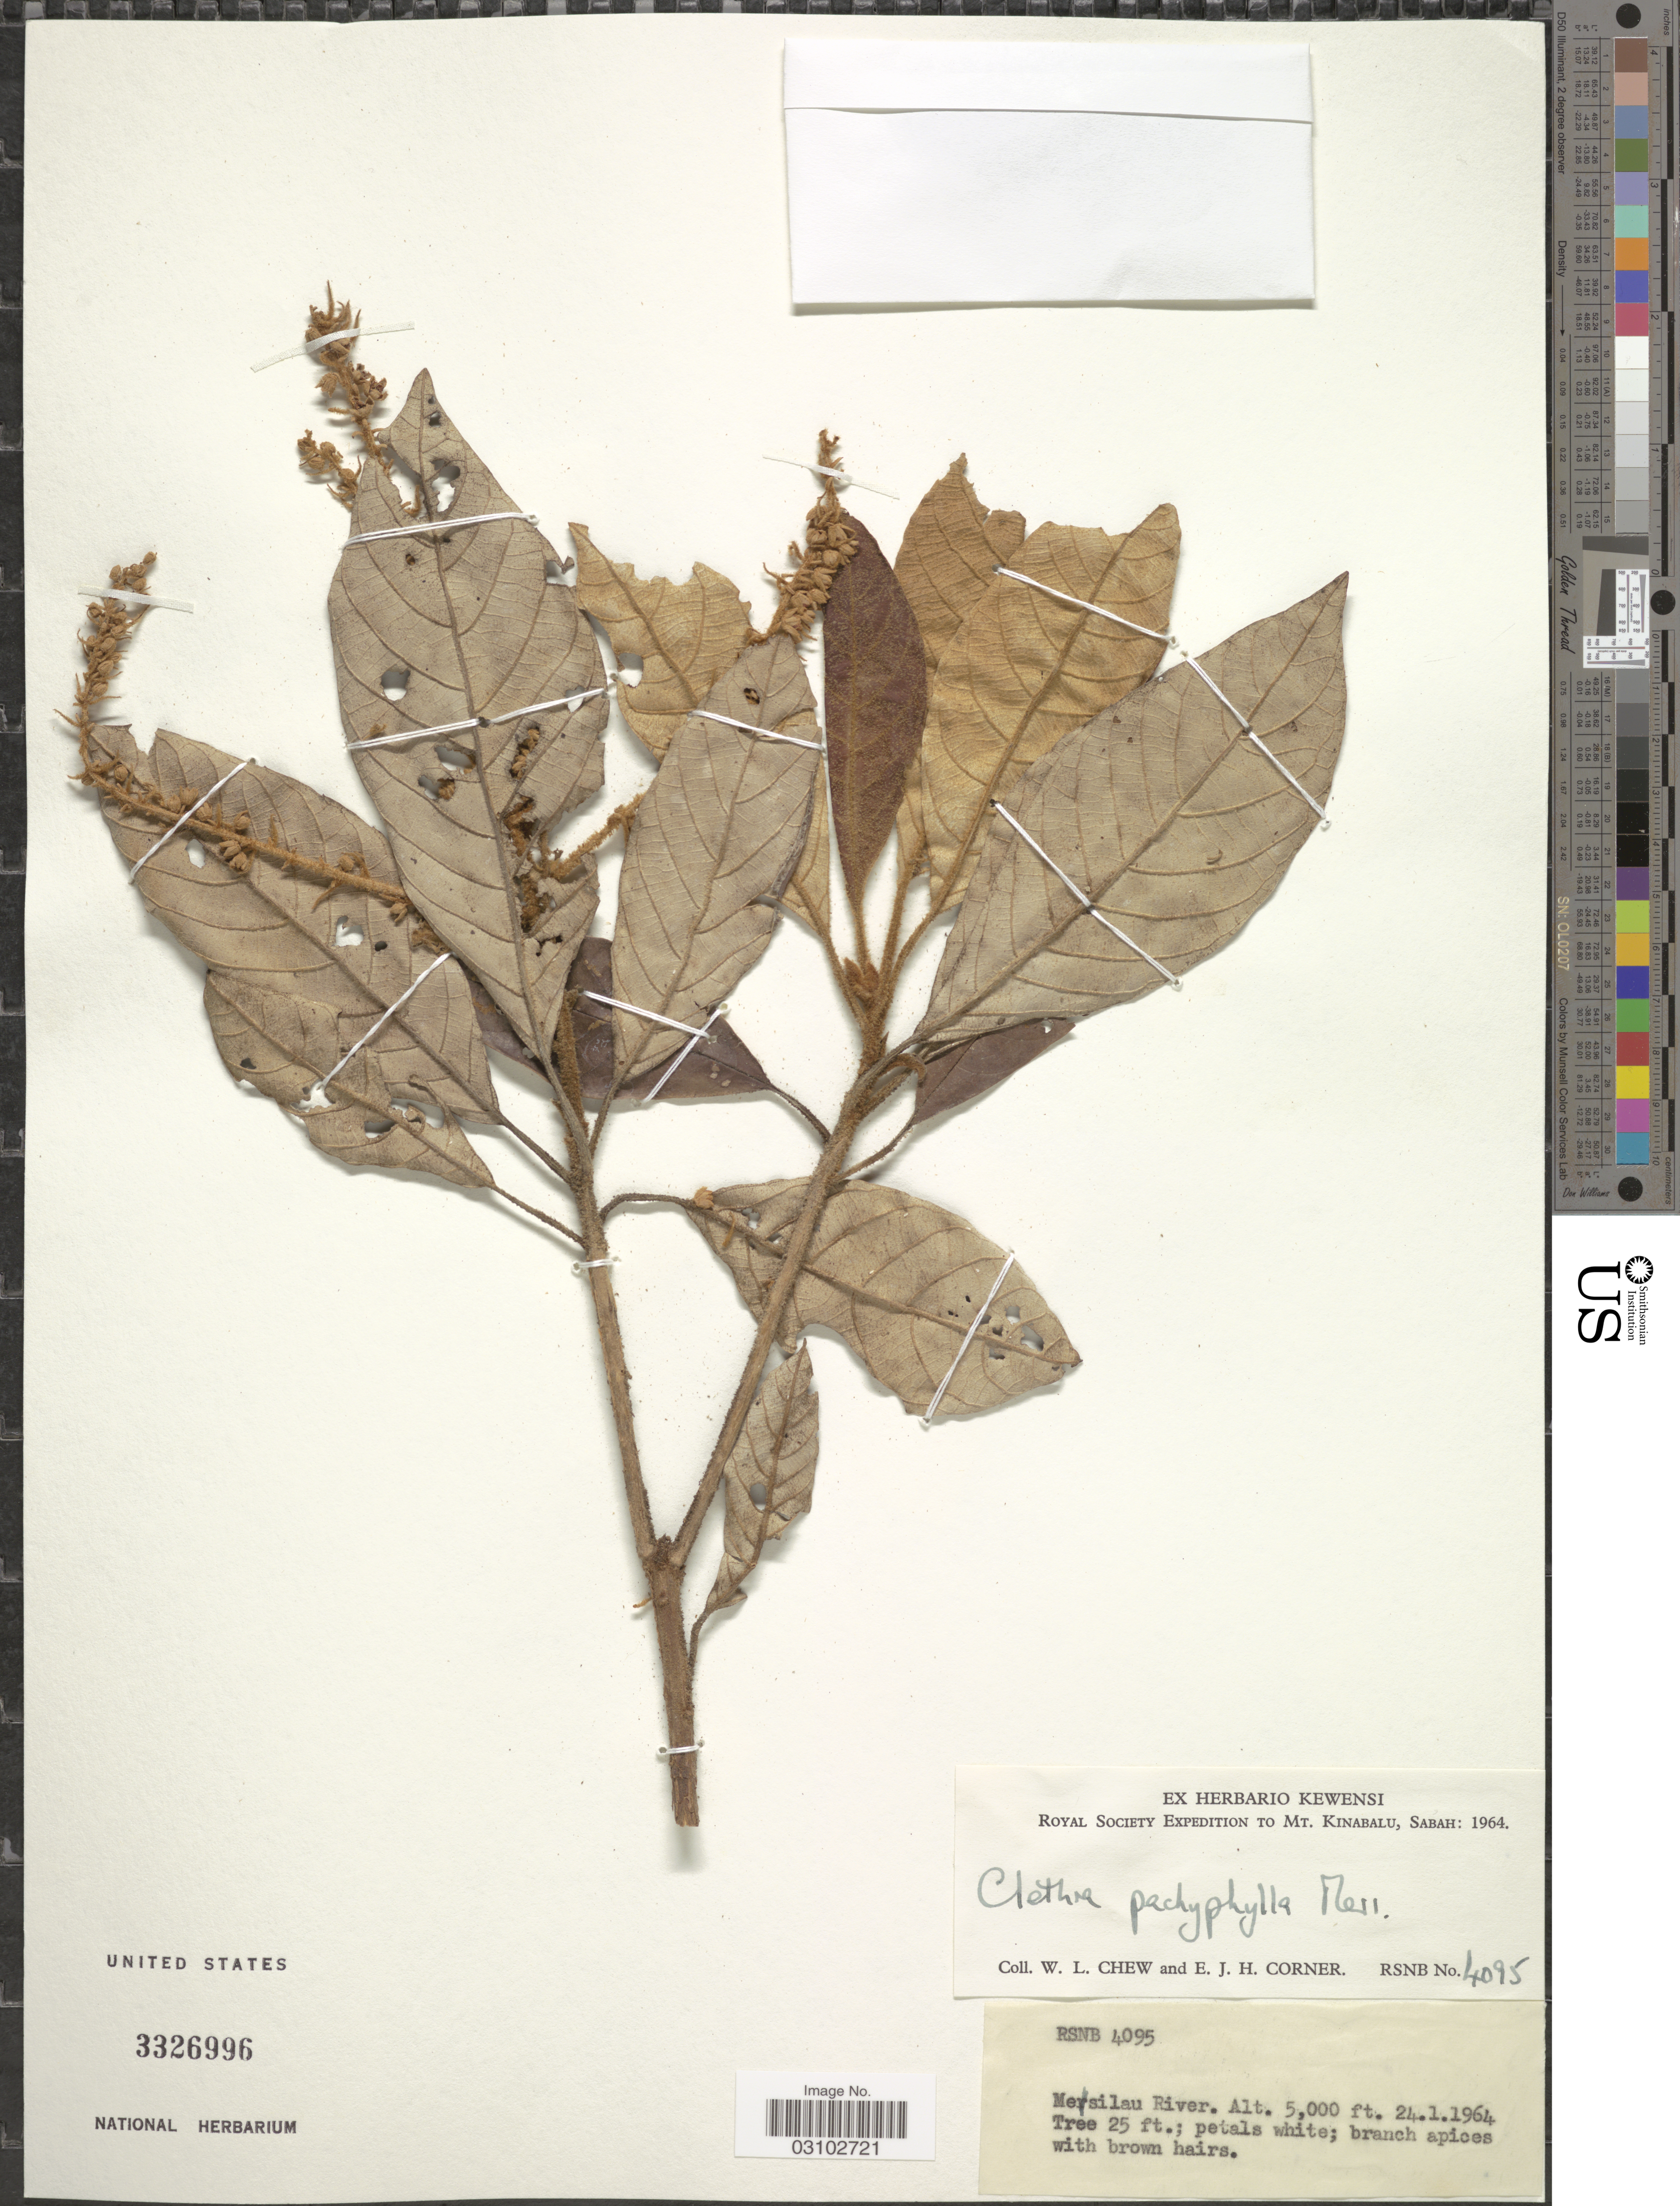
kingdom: Plantae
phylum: Tracheophyta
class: Magnoliopsida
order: Ericales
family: Clethraceae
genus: Clethra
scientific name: Clethra pachyphylla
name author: Merr.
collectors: W. Chew & E. Corner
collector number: RSNB 4095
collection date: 1964-01-24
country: Malaysia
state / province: Sabah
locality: Mt. Kinabalu. Mesilau River.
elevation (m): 1524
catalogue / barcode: US 3326996